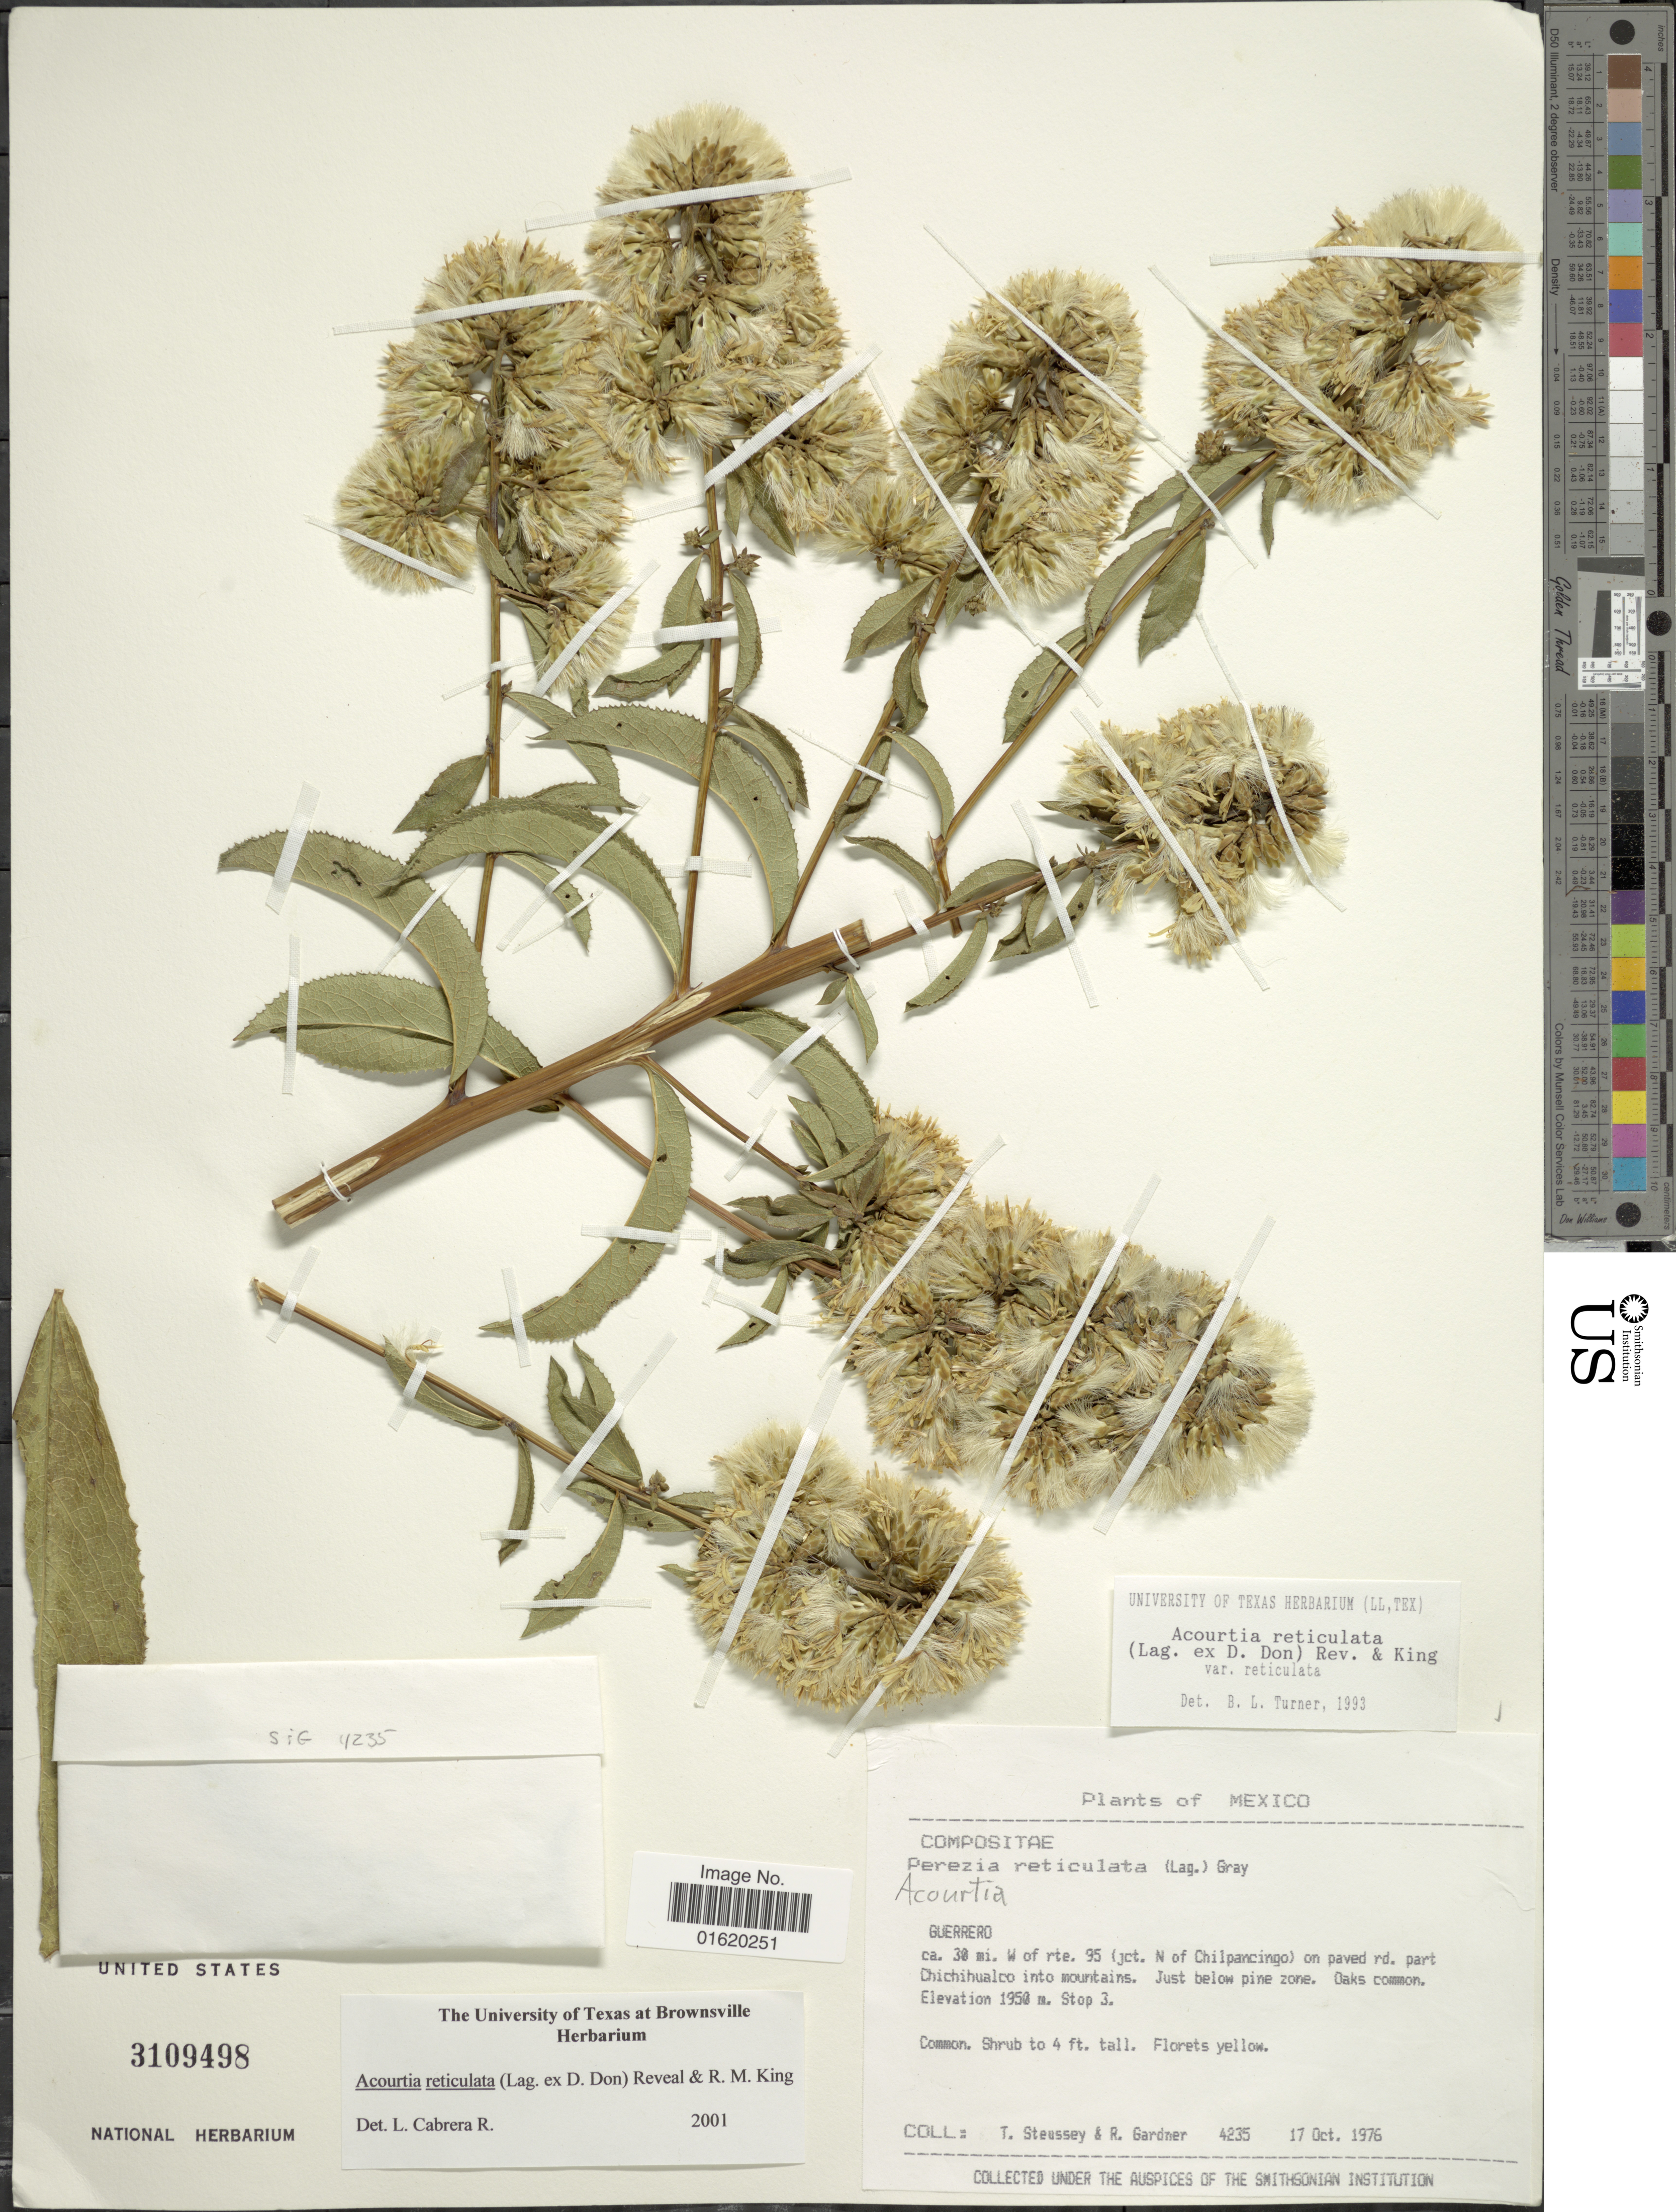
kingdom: Plantae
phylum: Tracheophyta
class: Magnoliopsida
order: Asterales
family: Asteraceae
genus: Acourtia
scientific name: Acourtia reticulata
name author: (Lag. ex D. Don) Reveal & R.M. King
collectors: T. Steussy & R. C. Gardner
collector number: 4235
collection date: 1976-10-17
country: Mexico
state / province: Guerrero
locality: Ca. 30 mi. W of rte. 95 (jct. n of Chilpancingo) on paved rd. part Chichihualco into mountains, just below pine zone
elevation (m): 1950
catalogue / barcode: US 3109498